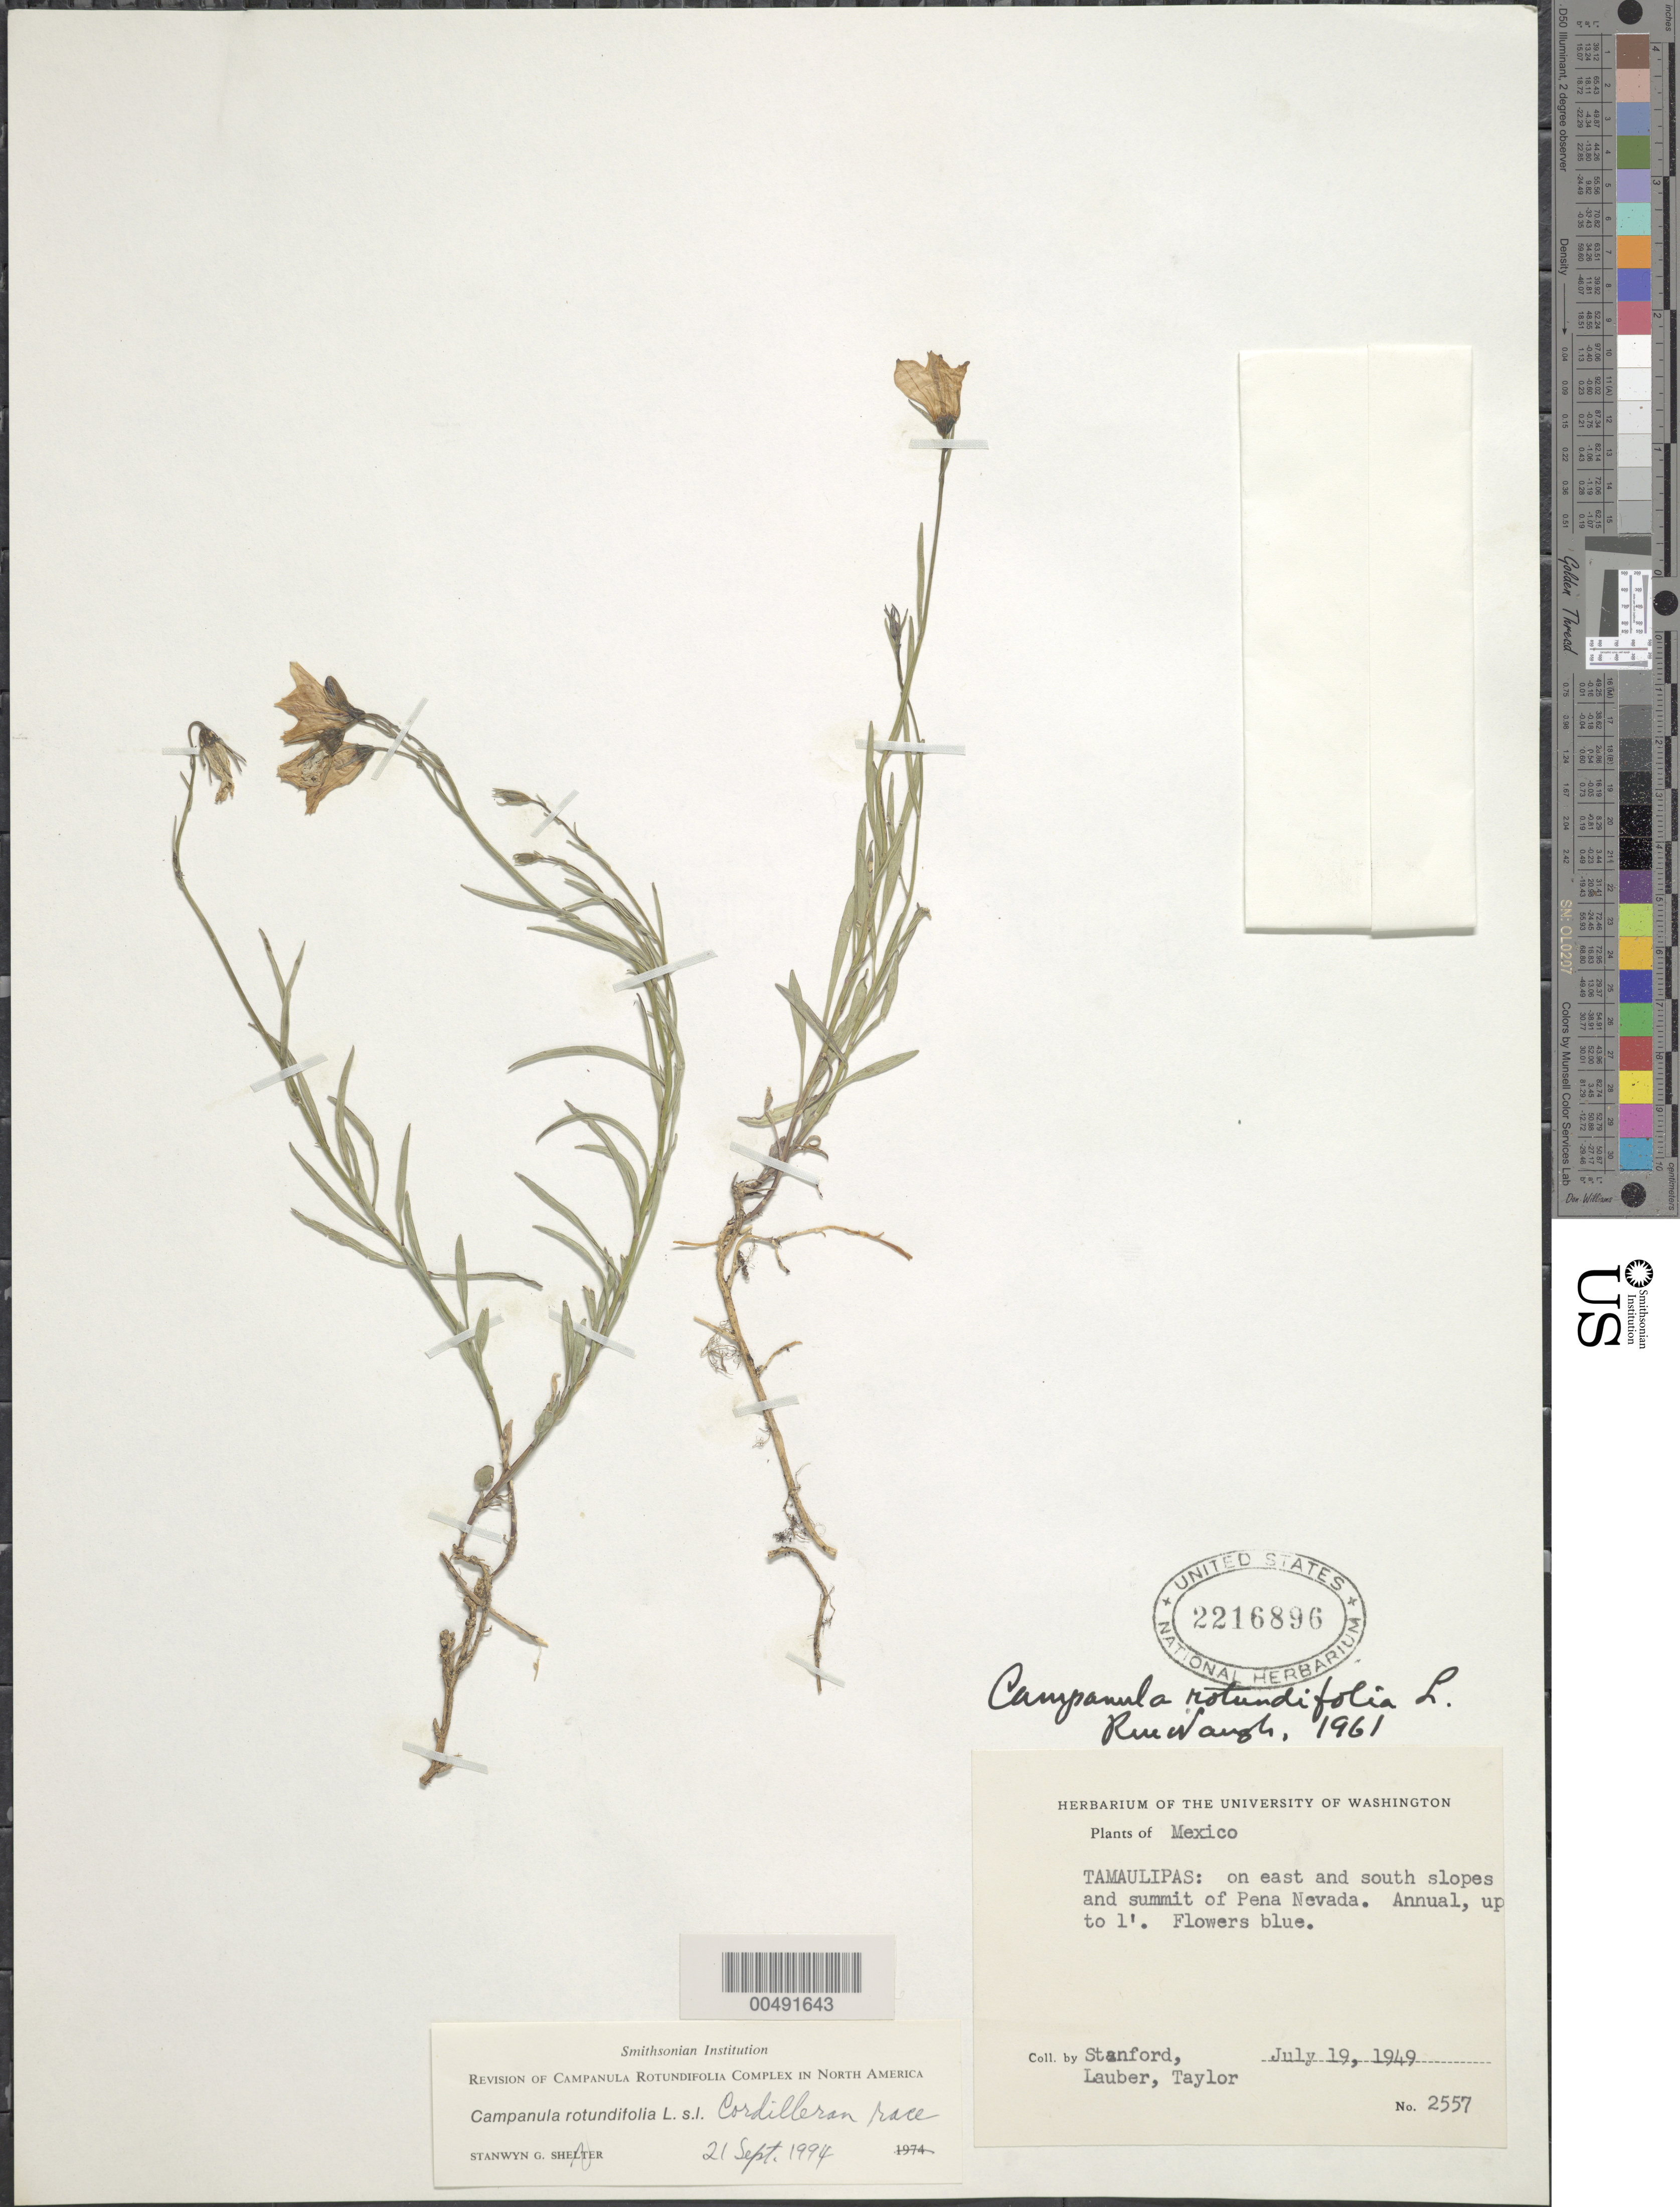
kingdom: Plantae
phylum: Tracheophyta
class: Magnoliopsida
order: Asterales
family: Campanulaceae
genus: Campanula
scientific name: Campanula rotundifolia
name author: L.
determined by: McVaugh, R.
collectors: -. Stanford, Lauber, -- & -- Taylor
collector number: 2557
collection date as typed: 19 Jul 1949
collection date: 1949-07-19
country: Mexico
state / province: Tamaulipas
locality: Pena Nevada [ca. 60 km. W of Cuidad Vistoria]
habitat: on east and south slopes and summit; [summit 4056m]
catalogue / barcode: US 2216896